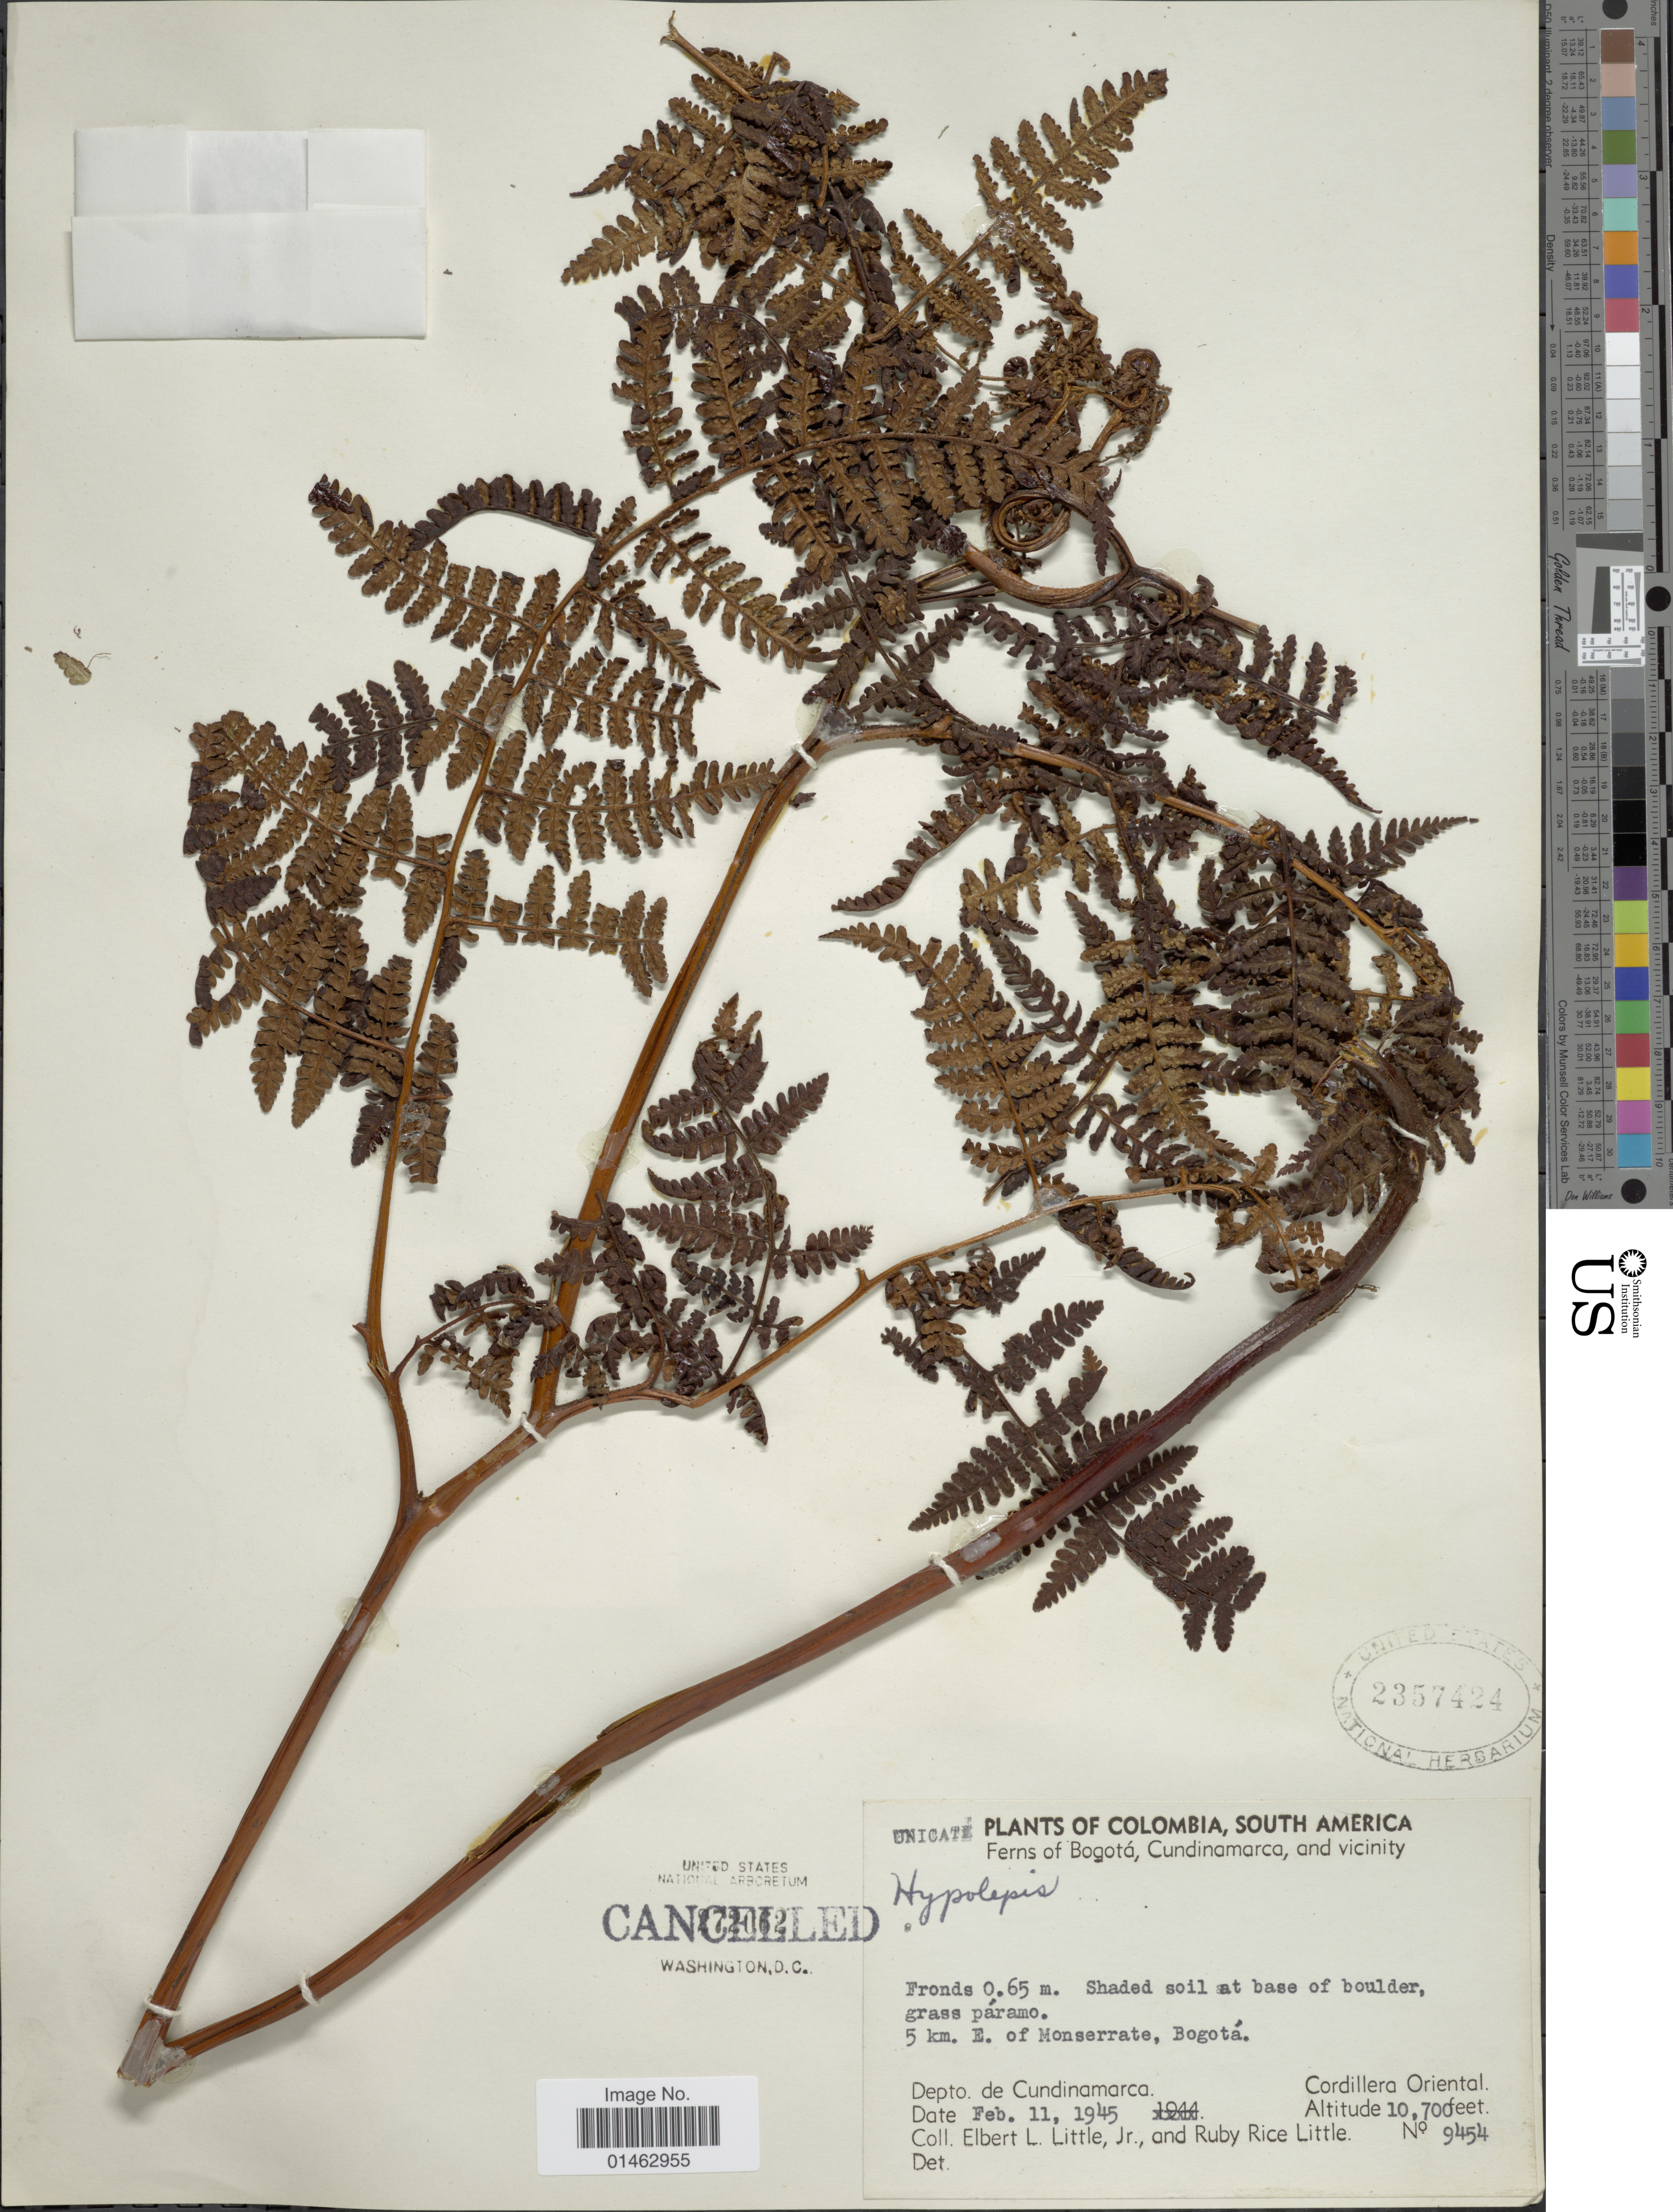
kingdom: Plantae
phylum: Tracheophyta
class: Polypodiopsida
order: Polypodiales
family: Dennstaedtiaceae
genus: Hypolepis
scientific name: Hypolepis bogotensis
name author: H. Karst.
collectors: E. L. Little & R. R. Little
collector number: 9454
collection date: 1945-02-11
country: Colombia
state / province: Cundinamarca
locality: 5 km E. of Monseratte , Bogotá, Depto de Cundinamarca, Cordillera Oriental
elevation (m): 32614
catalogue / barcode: US 2357424